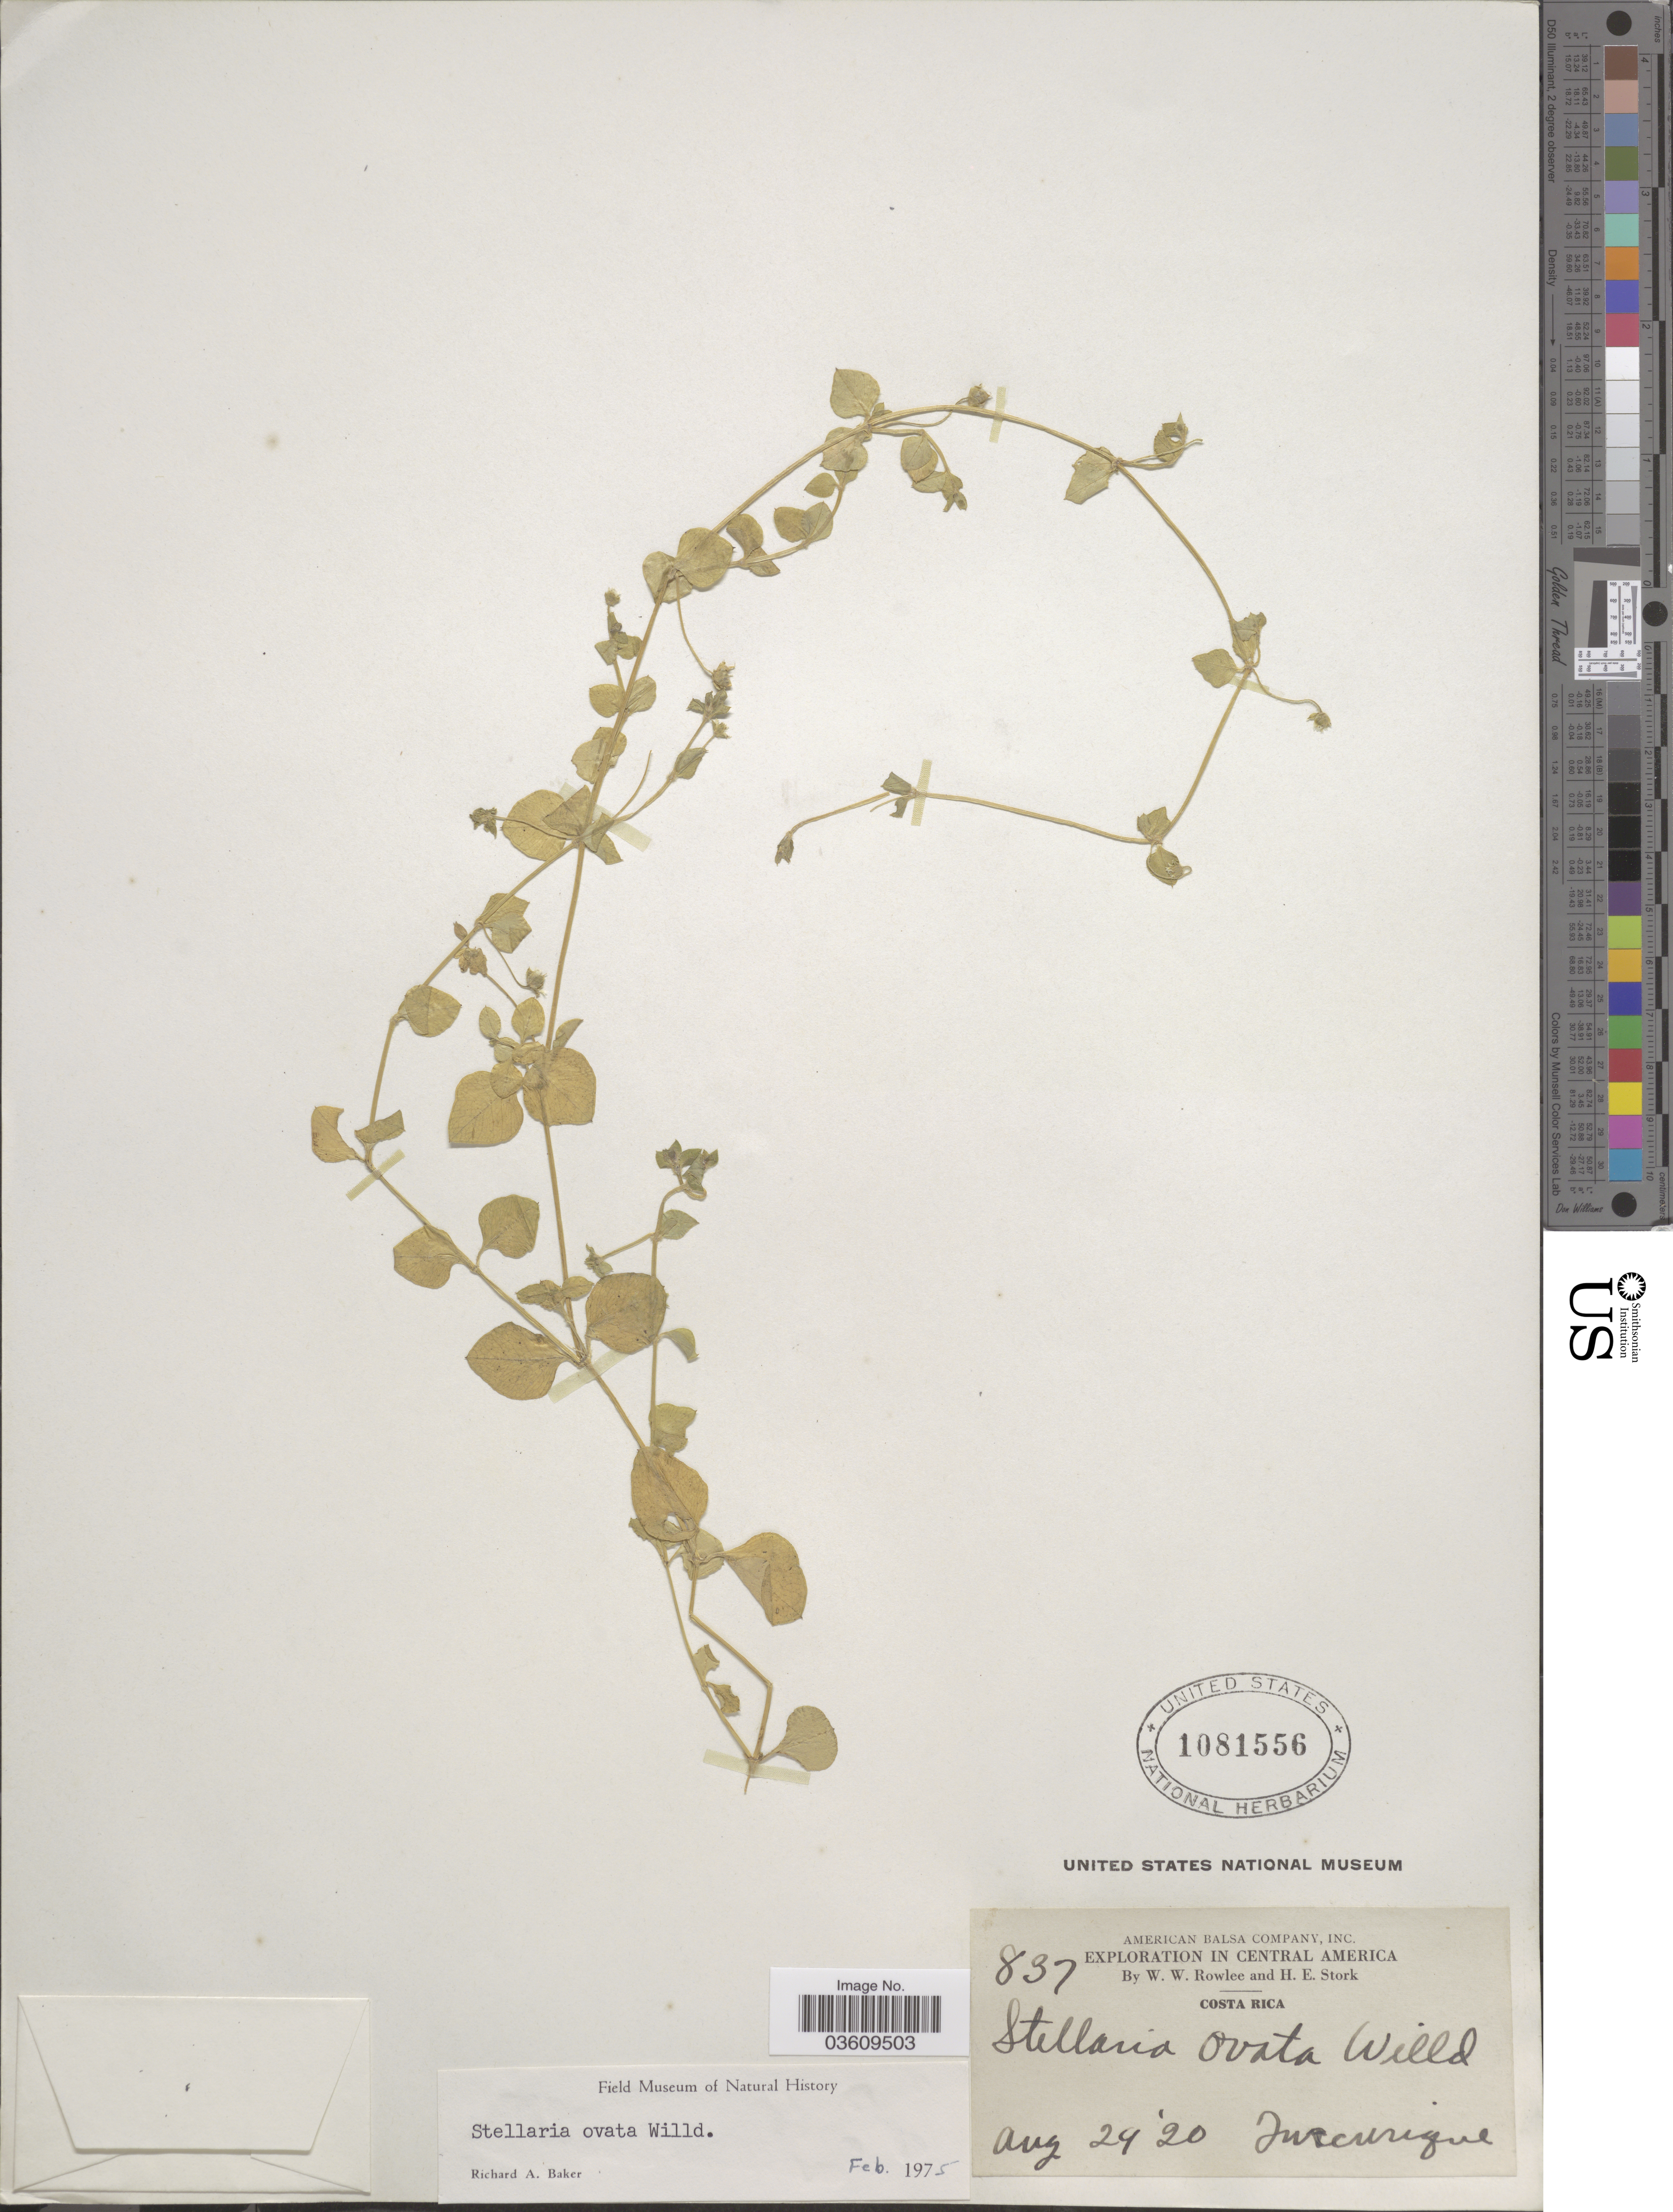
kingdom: Plantae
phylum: Tracheophyta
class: Magnoliopsida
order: Caryophyllales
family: Caryophyllaceae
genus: Stellaria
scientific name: Stellaria ovata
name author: Willd.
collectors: W. W. Rowlee & H. E. Stork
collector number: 837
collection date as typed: Transcribed d/m/y: 29/8/20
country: Costa Rica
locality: Tucurique.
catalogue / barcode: US 1081556